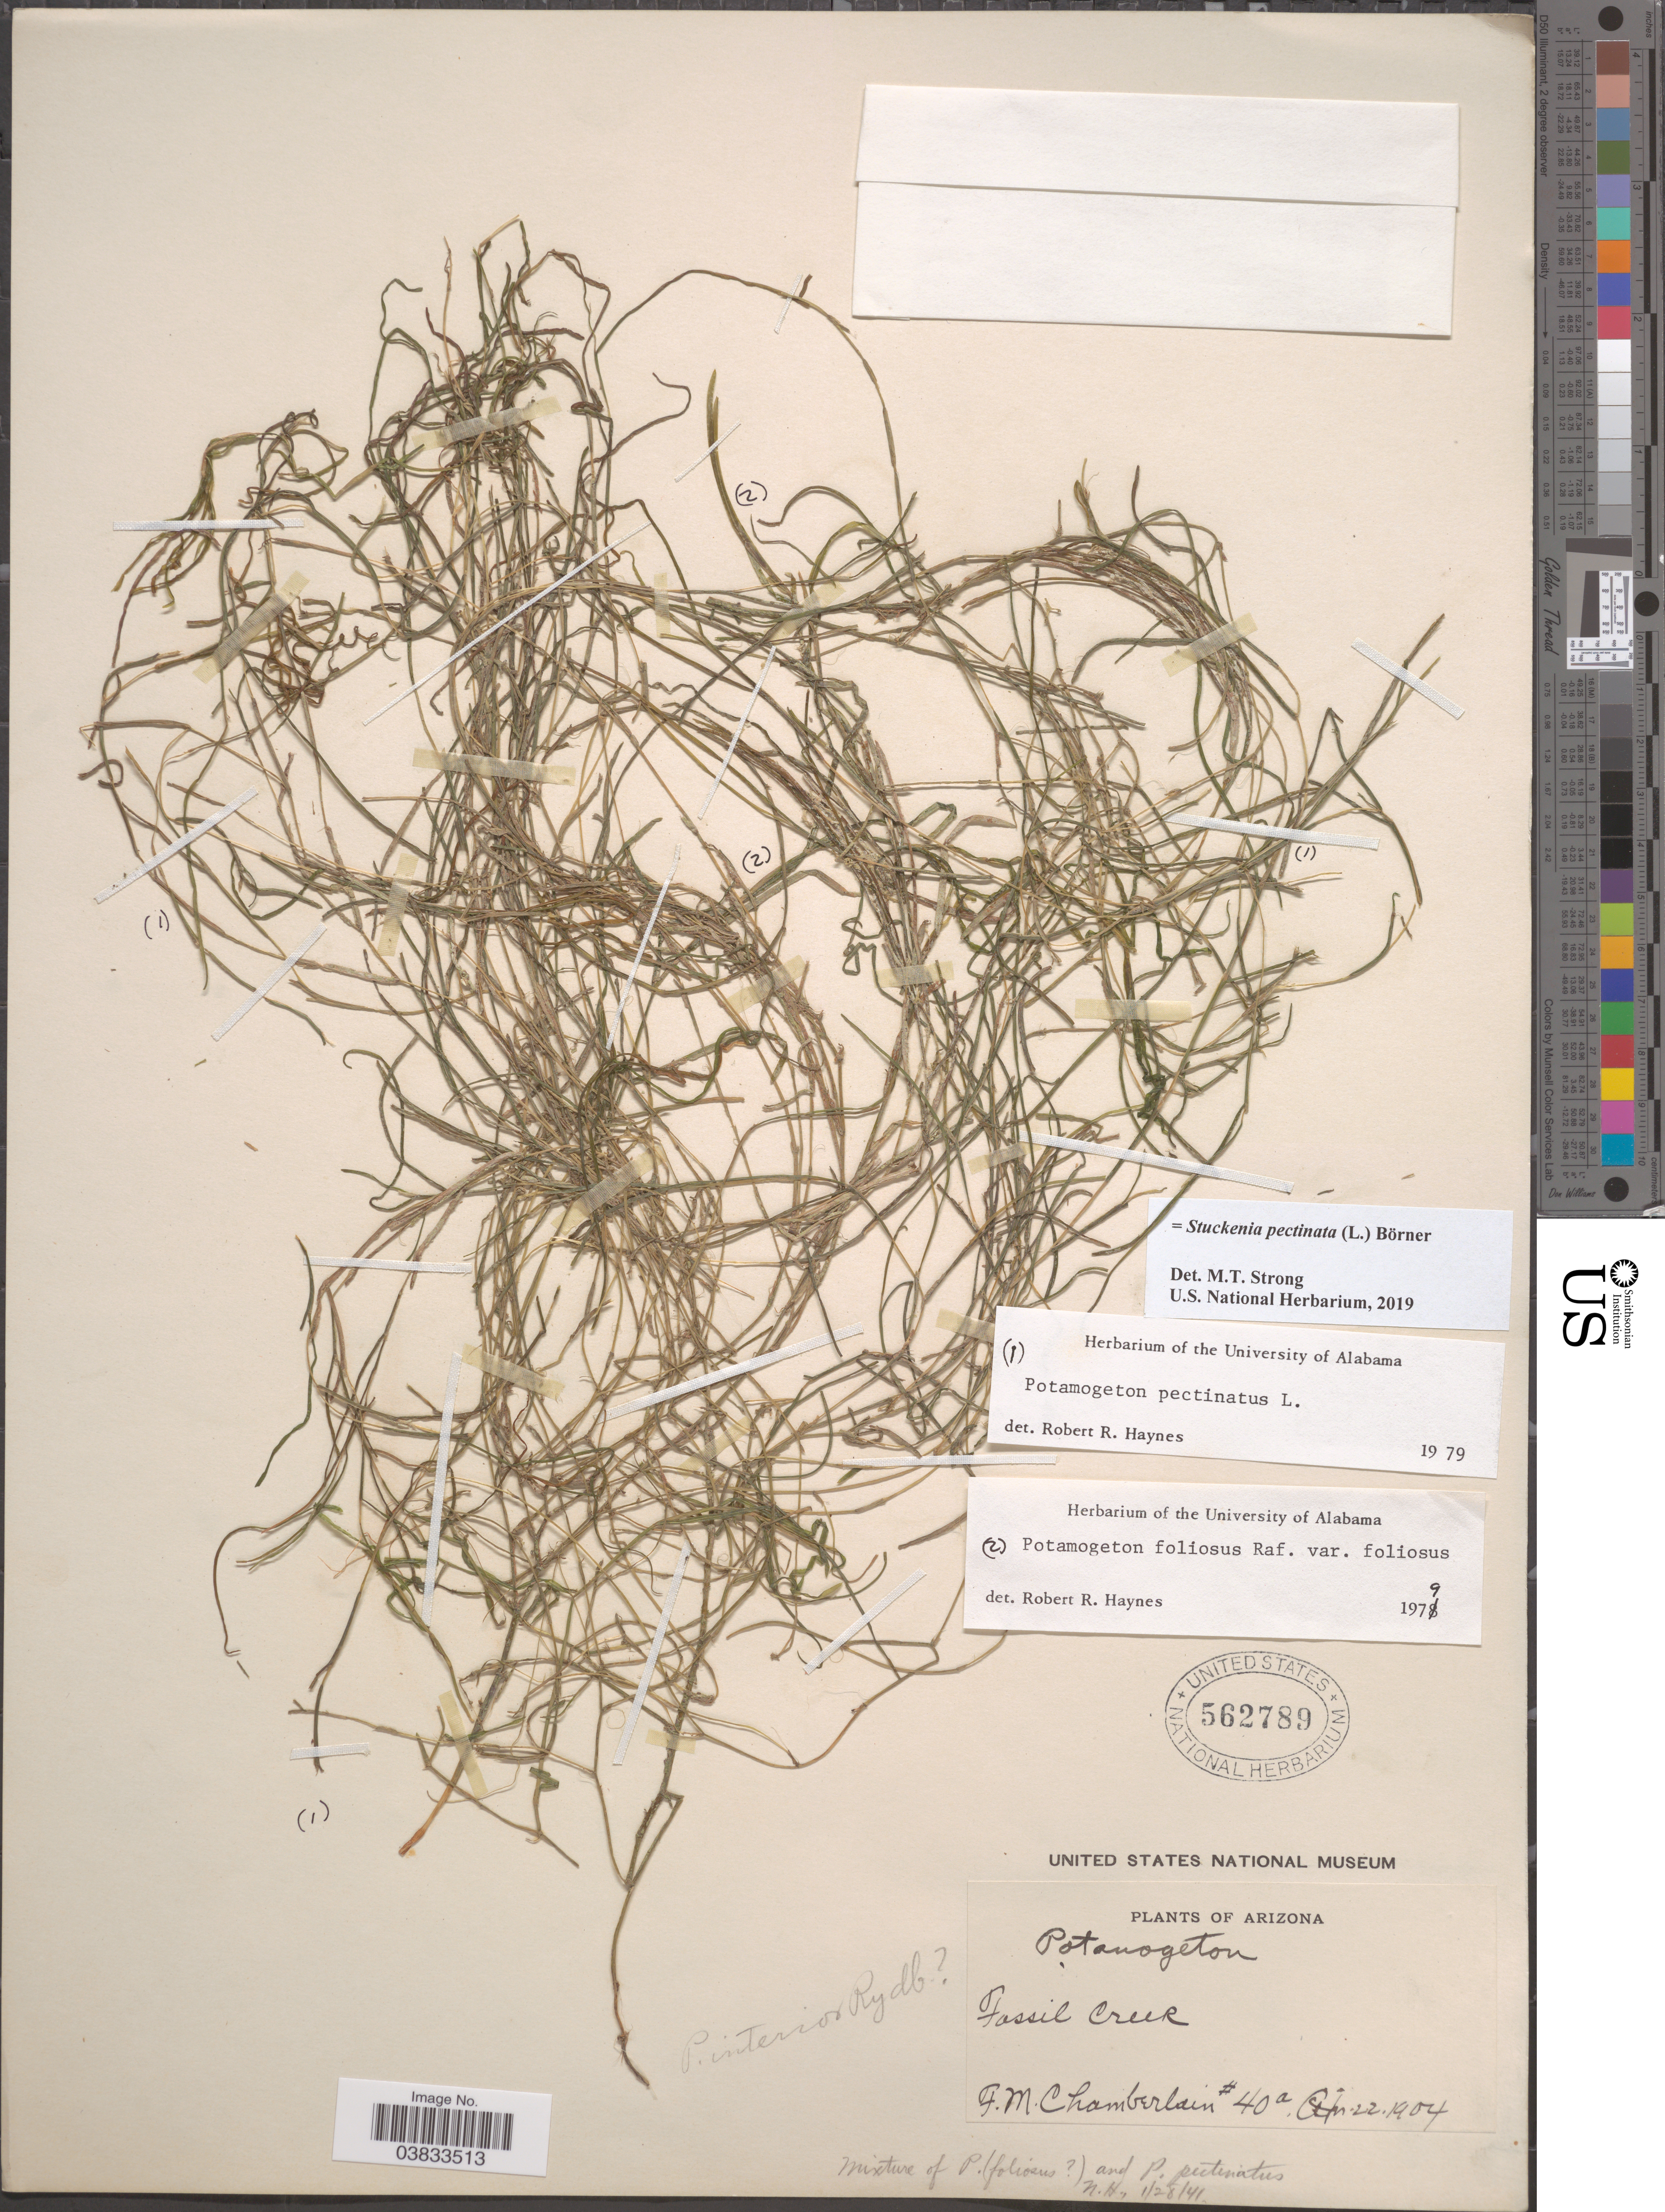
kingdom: Plantae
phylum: Tracheophyta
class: Liliopsida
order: Alismatales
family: Potamogetonaceae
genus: Stuckenia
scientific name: Stuckenia pectinata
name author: (L.) Börner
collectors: F. Chamberlain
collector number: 40a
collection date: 1904-04-22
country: United States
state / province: Arizona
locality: Fossil Creek.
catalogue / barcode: US 562789